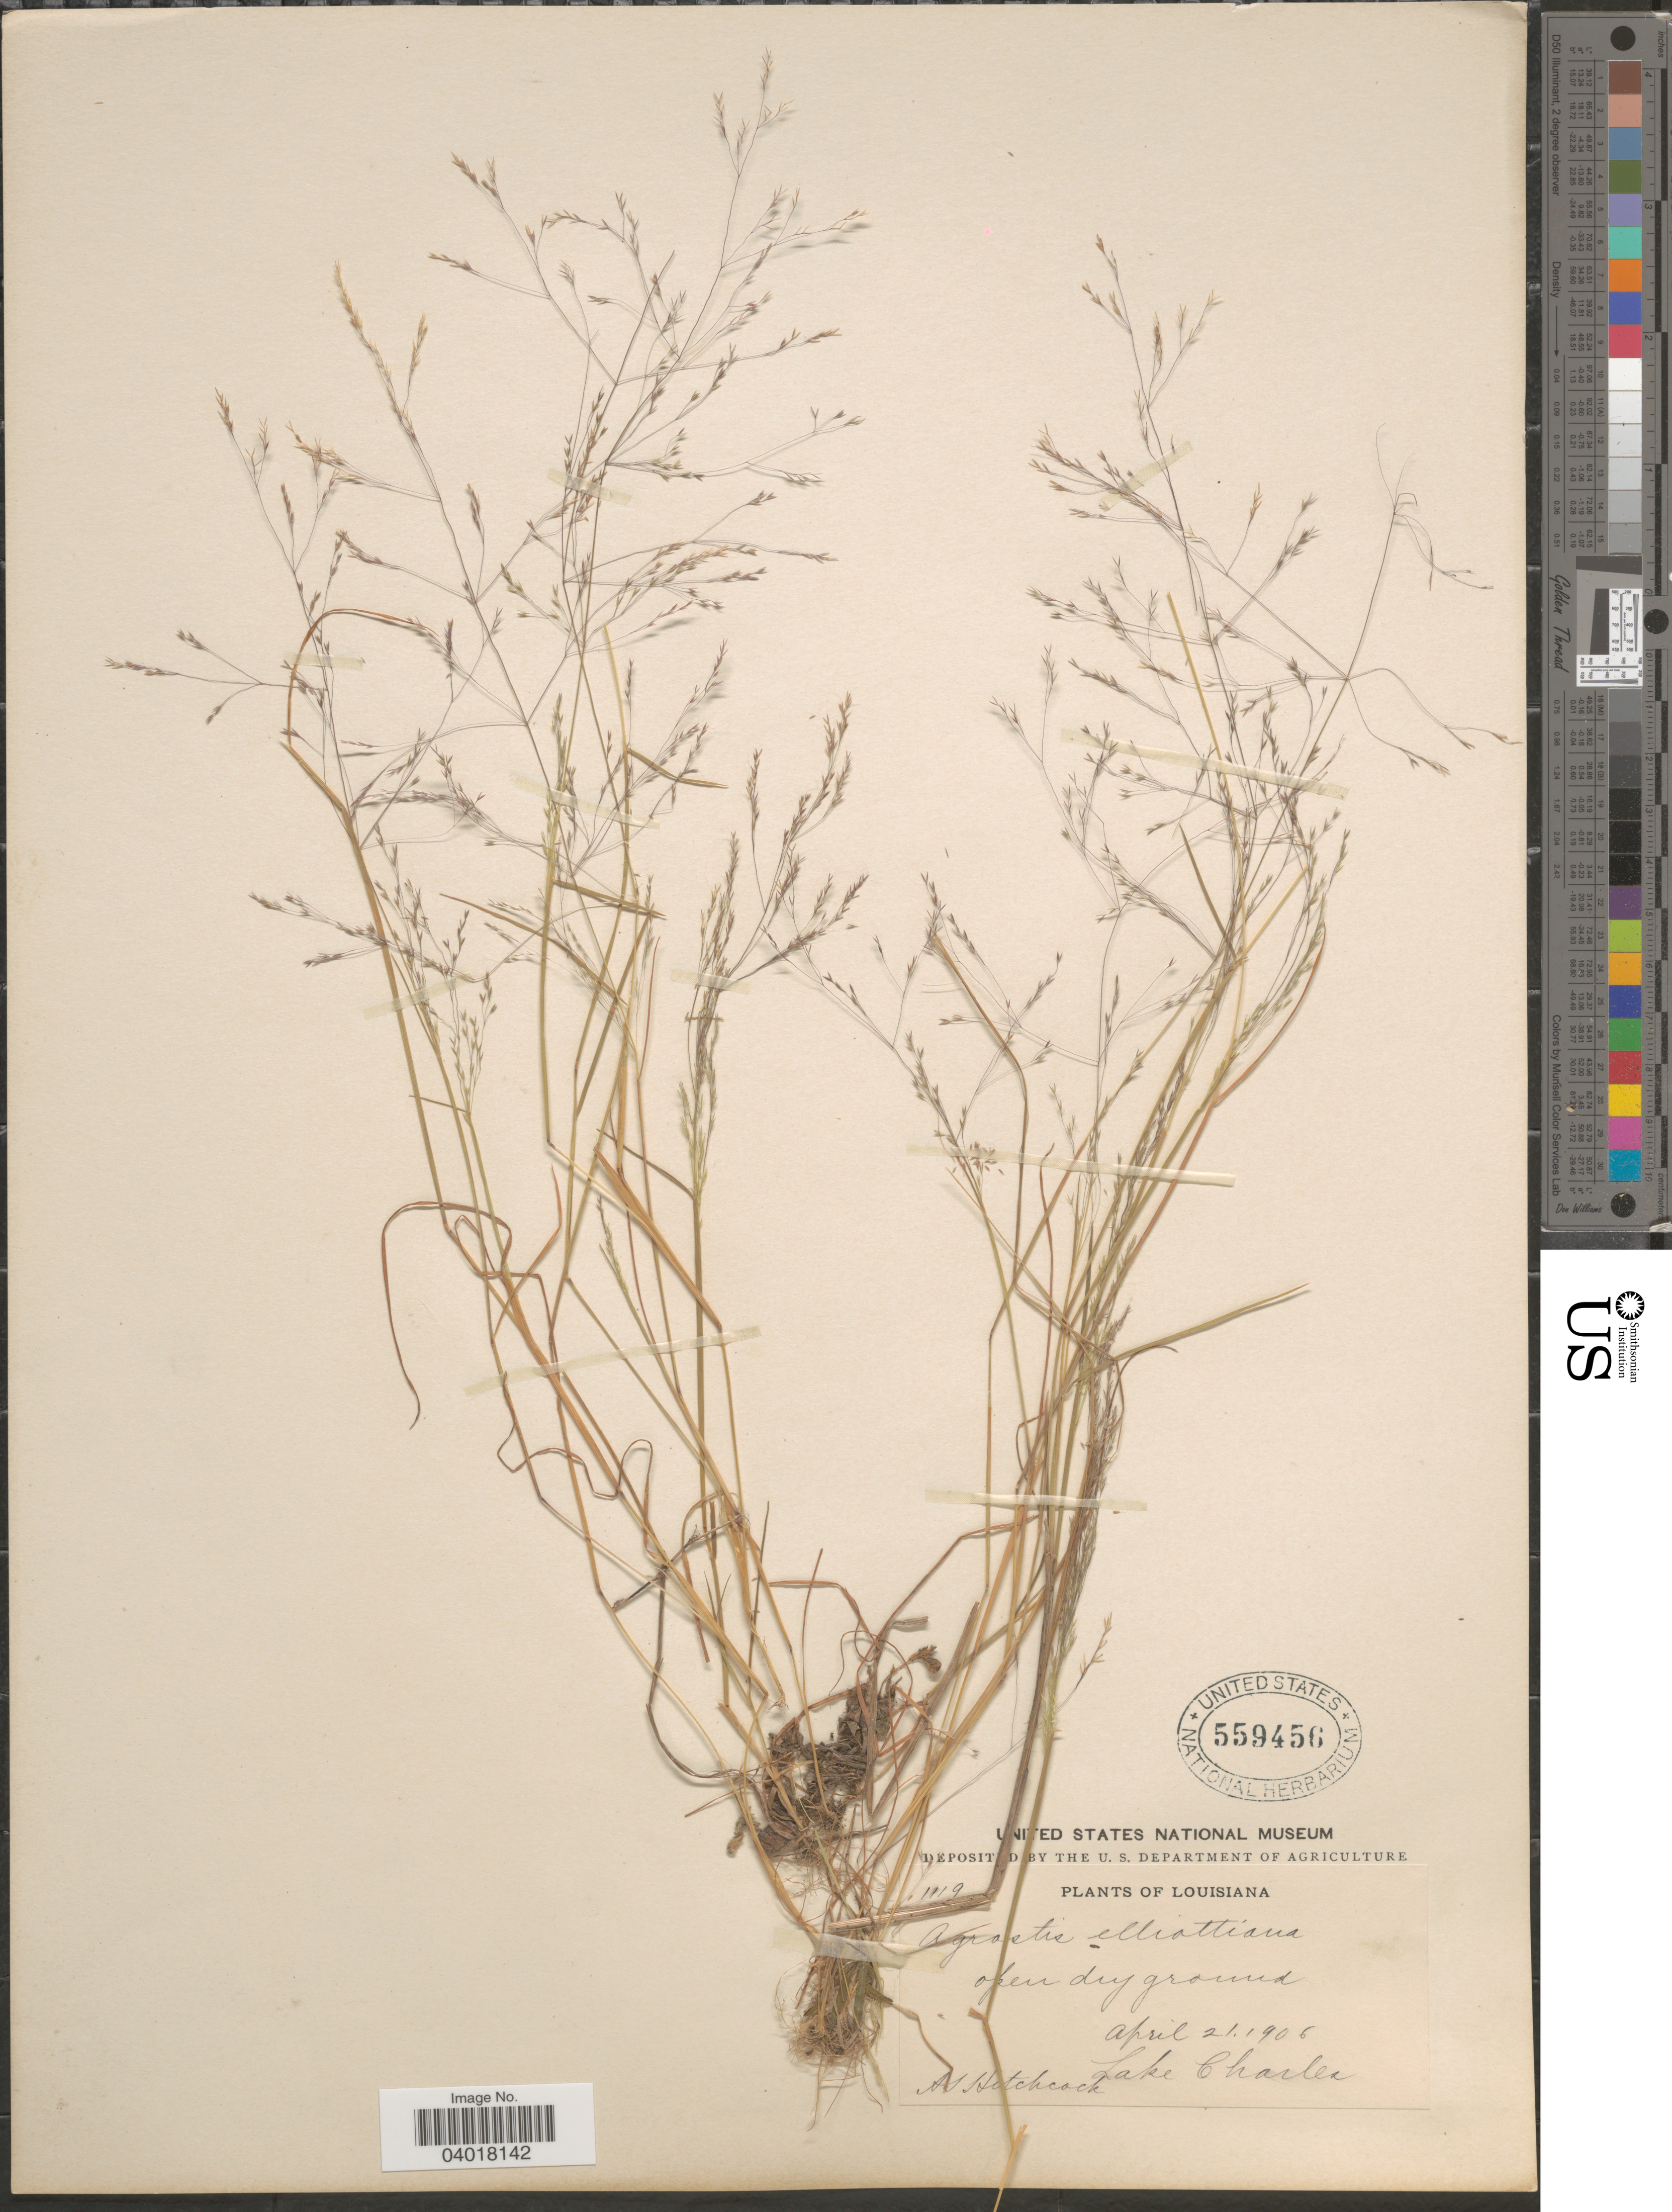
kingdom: Plantae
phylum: Tracheophyta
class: Liliopsida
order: Poales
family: Poaceae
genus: Agrostis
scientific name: Agrostis elliottiana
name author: Schult.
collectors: A. S. Hitchcock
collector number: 1119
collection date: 1906-04-21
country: United States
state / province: Louisiana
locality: Lake Charles.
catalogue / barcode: US 559456